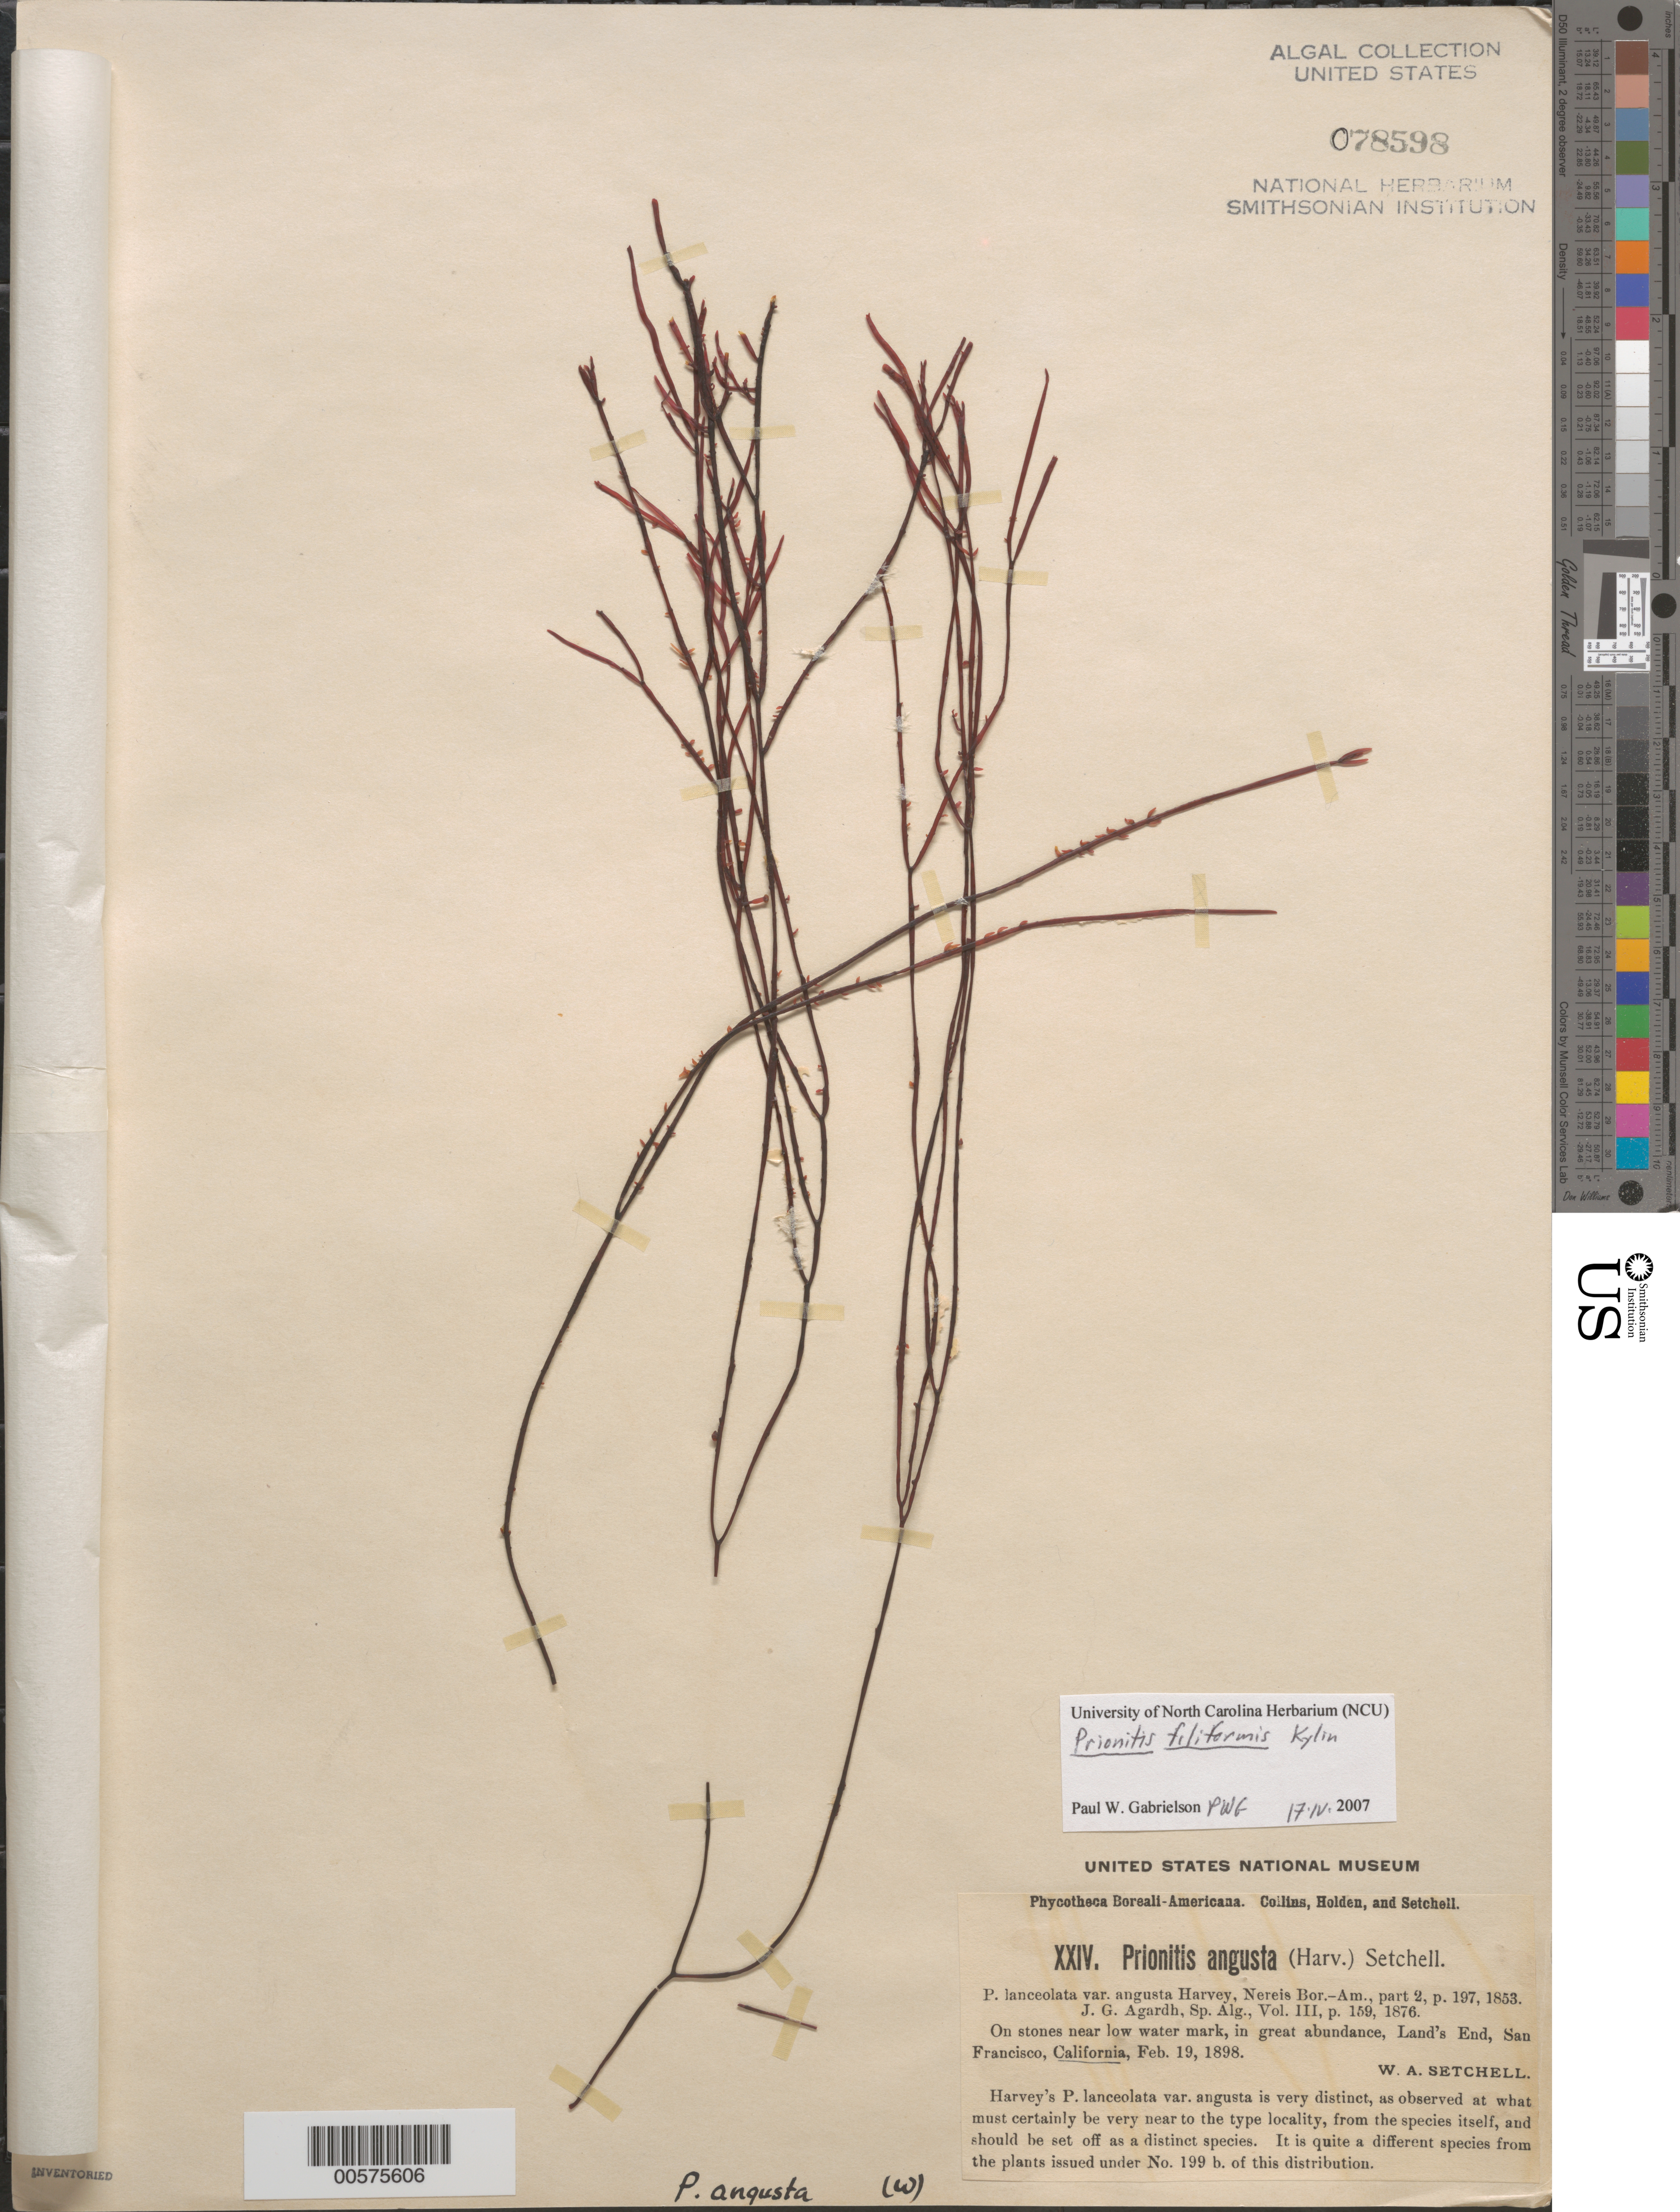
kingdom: Plantae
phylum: Rhodophyta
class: Florideophyceae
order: Halymeniales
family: Halymeniaceae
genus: Prionitis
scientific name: Prionitis filiformis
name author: Kylin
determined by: Gabrielson, P. W.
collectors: W. Setchell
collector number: PB-A XXIV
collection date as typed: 19 Feb 1898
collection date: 1898-02-19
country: United States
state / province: California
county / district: San Francisco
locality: San Francisco, Lands End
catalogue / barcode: US 78598